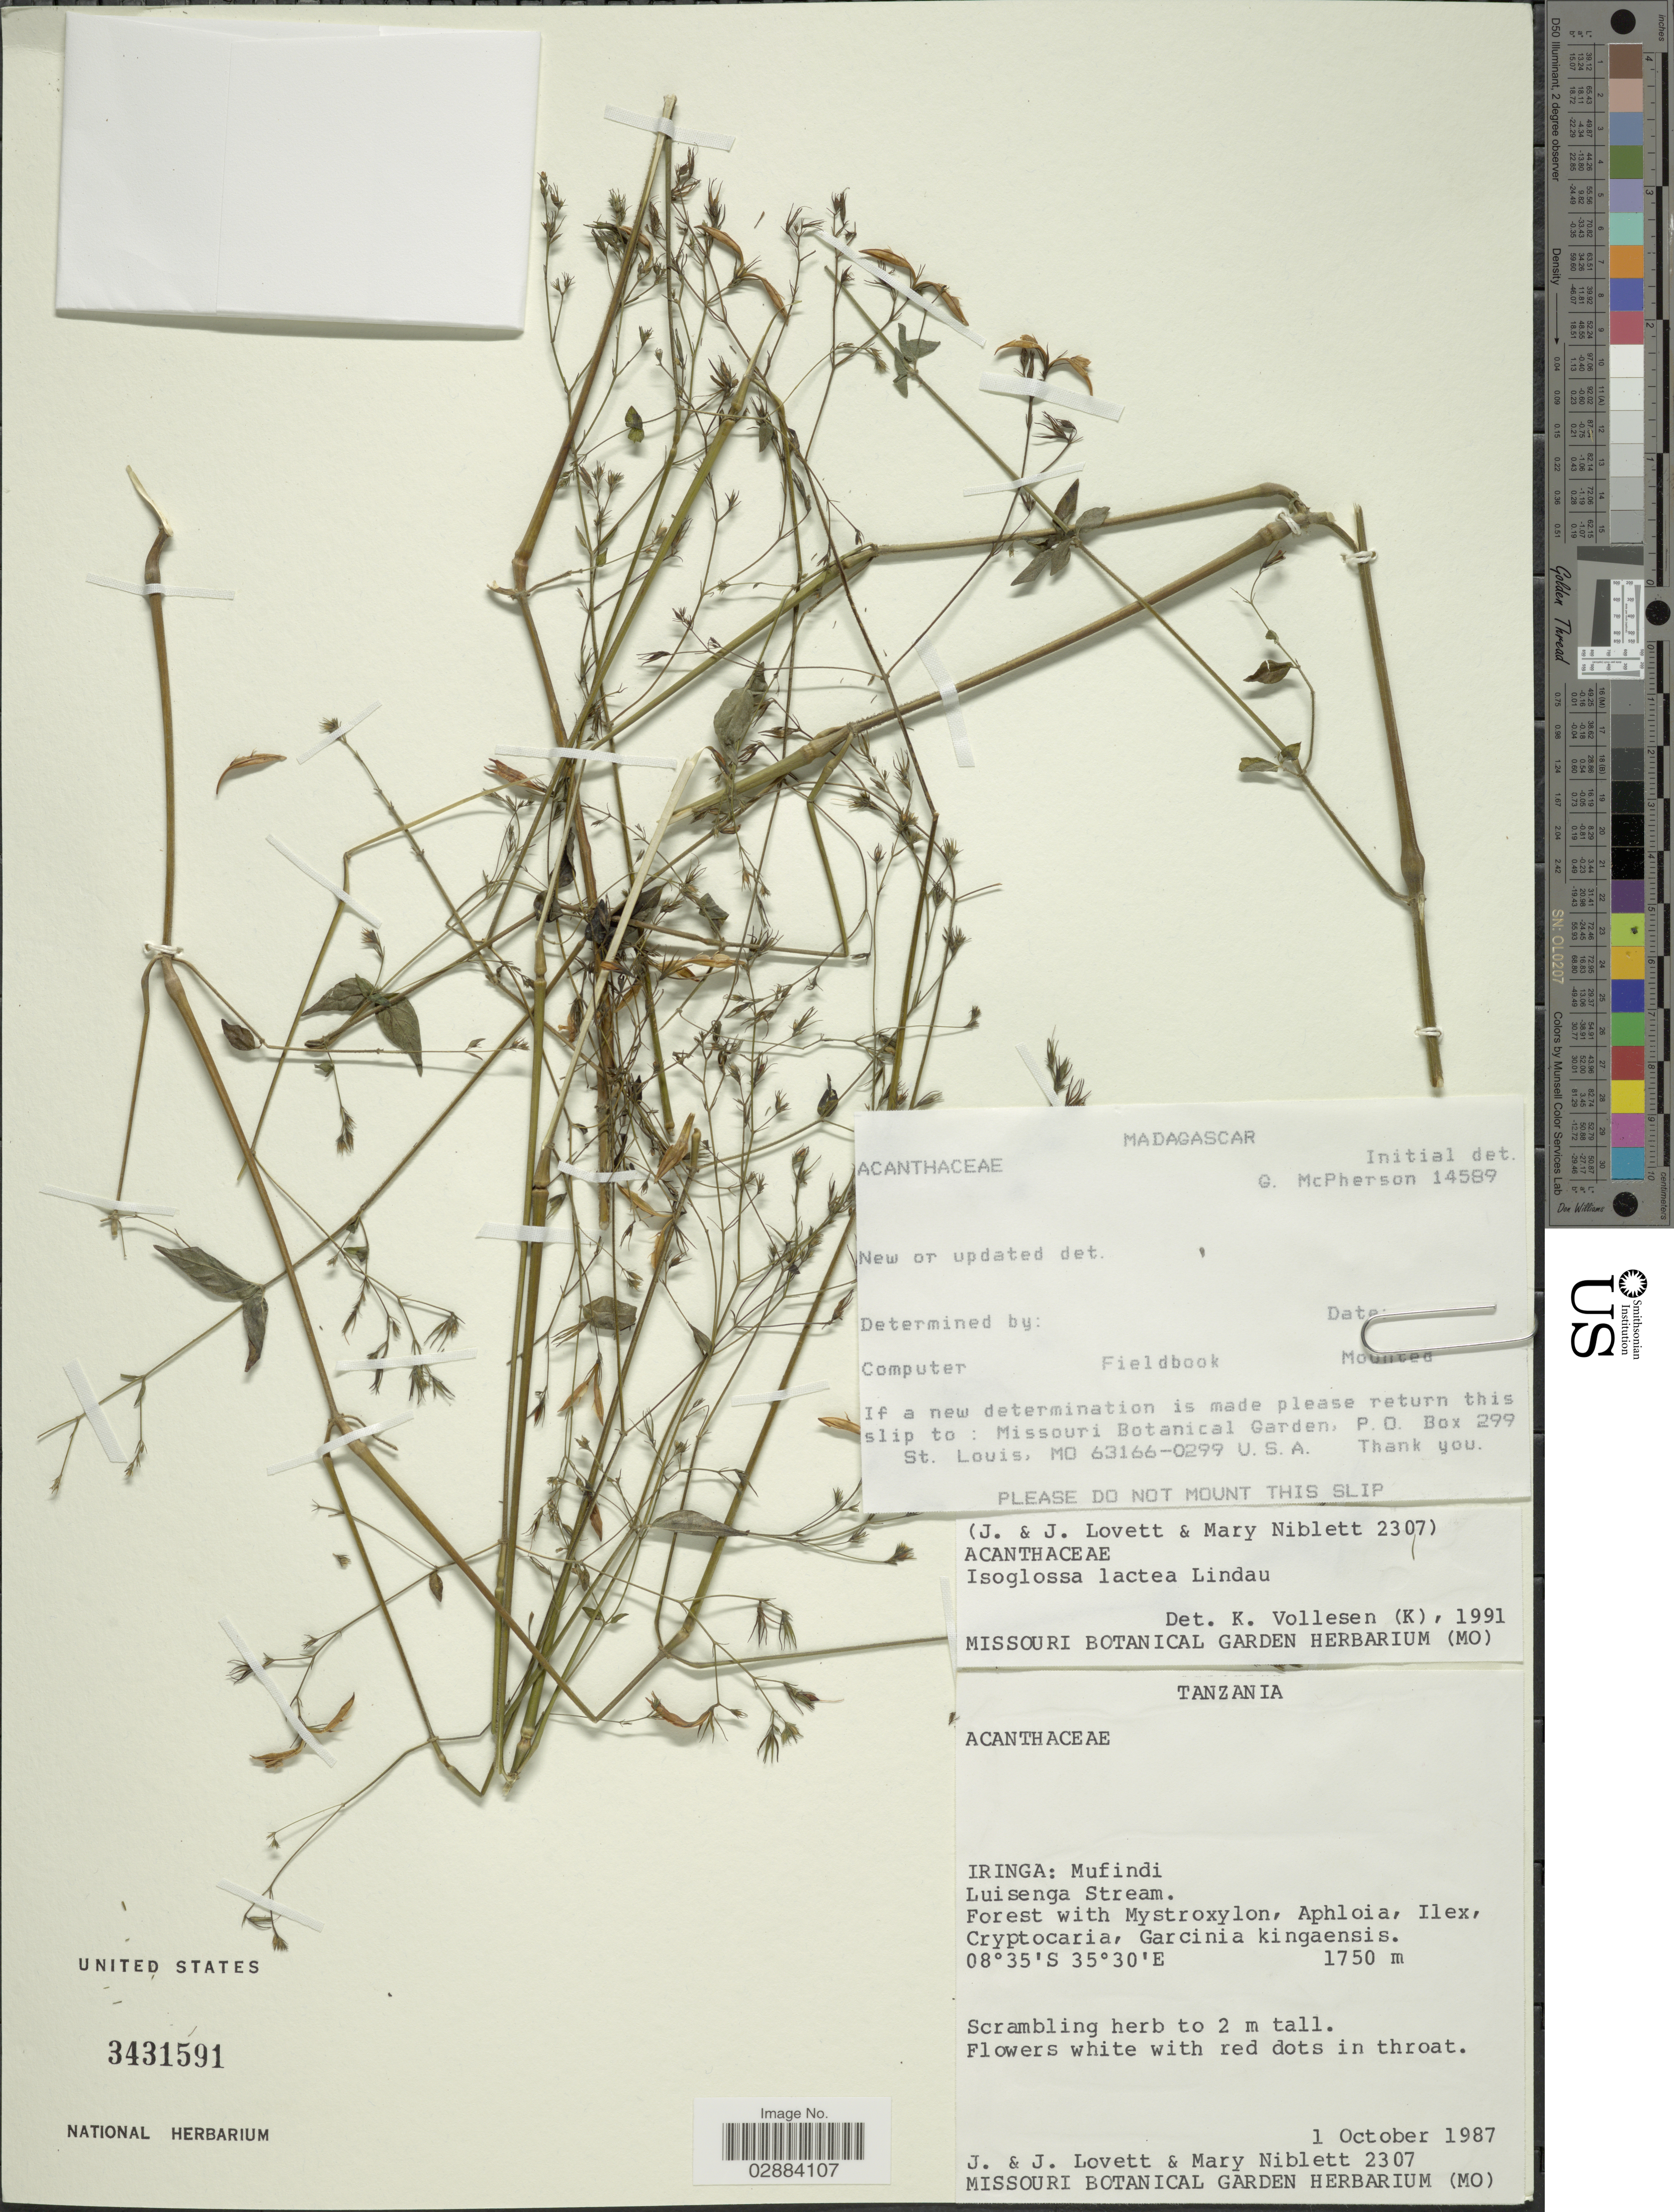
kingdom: Plantae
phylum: Tracheophyta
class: Magnoliopsida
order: Lamiales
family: Acanthaceae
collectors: J. Lovett, J. Lovett & M. Niblett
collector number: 2307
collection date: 1987-10-01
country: Tanzania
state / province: Iringa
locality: Iringa: Mufindi. Luisenga Stream.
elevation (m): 1750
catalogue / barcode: US 3431591